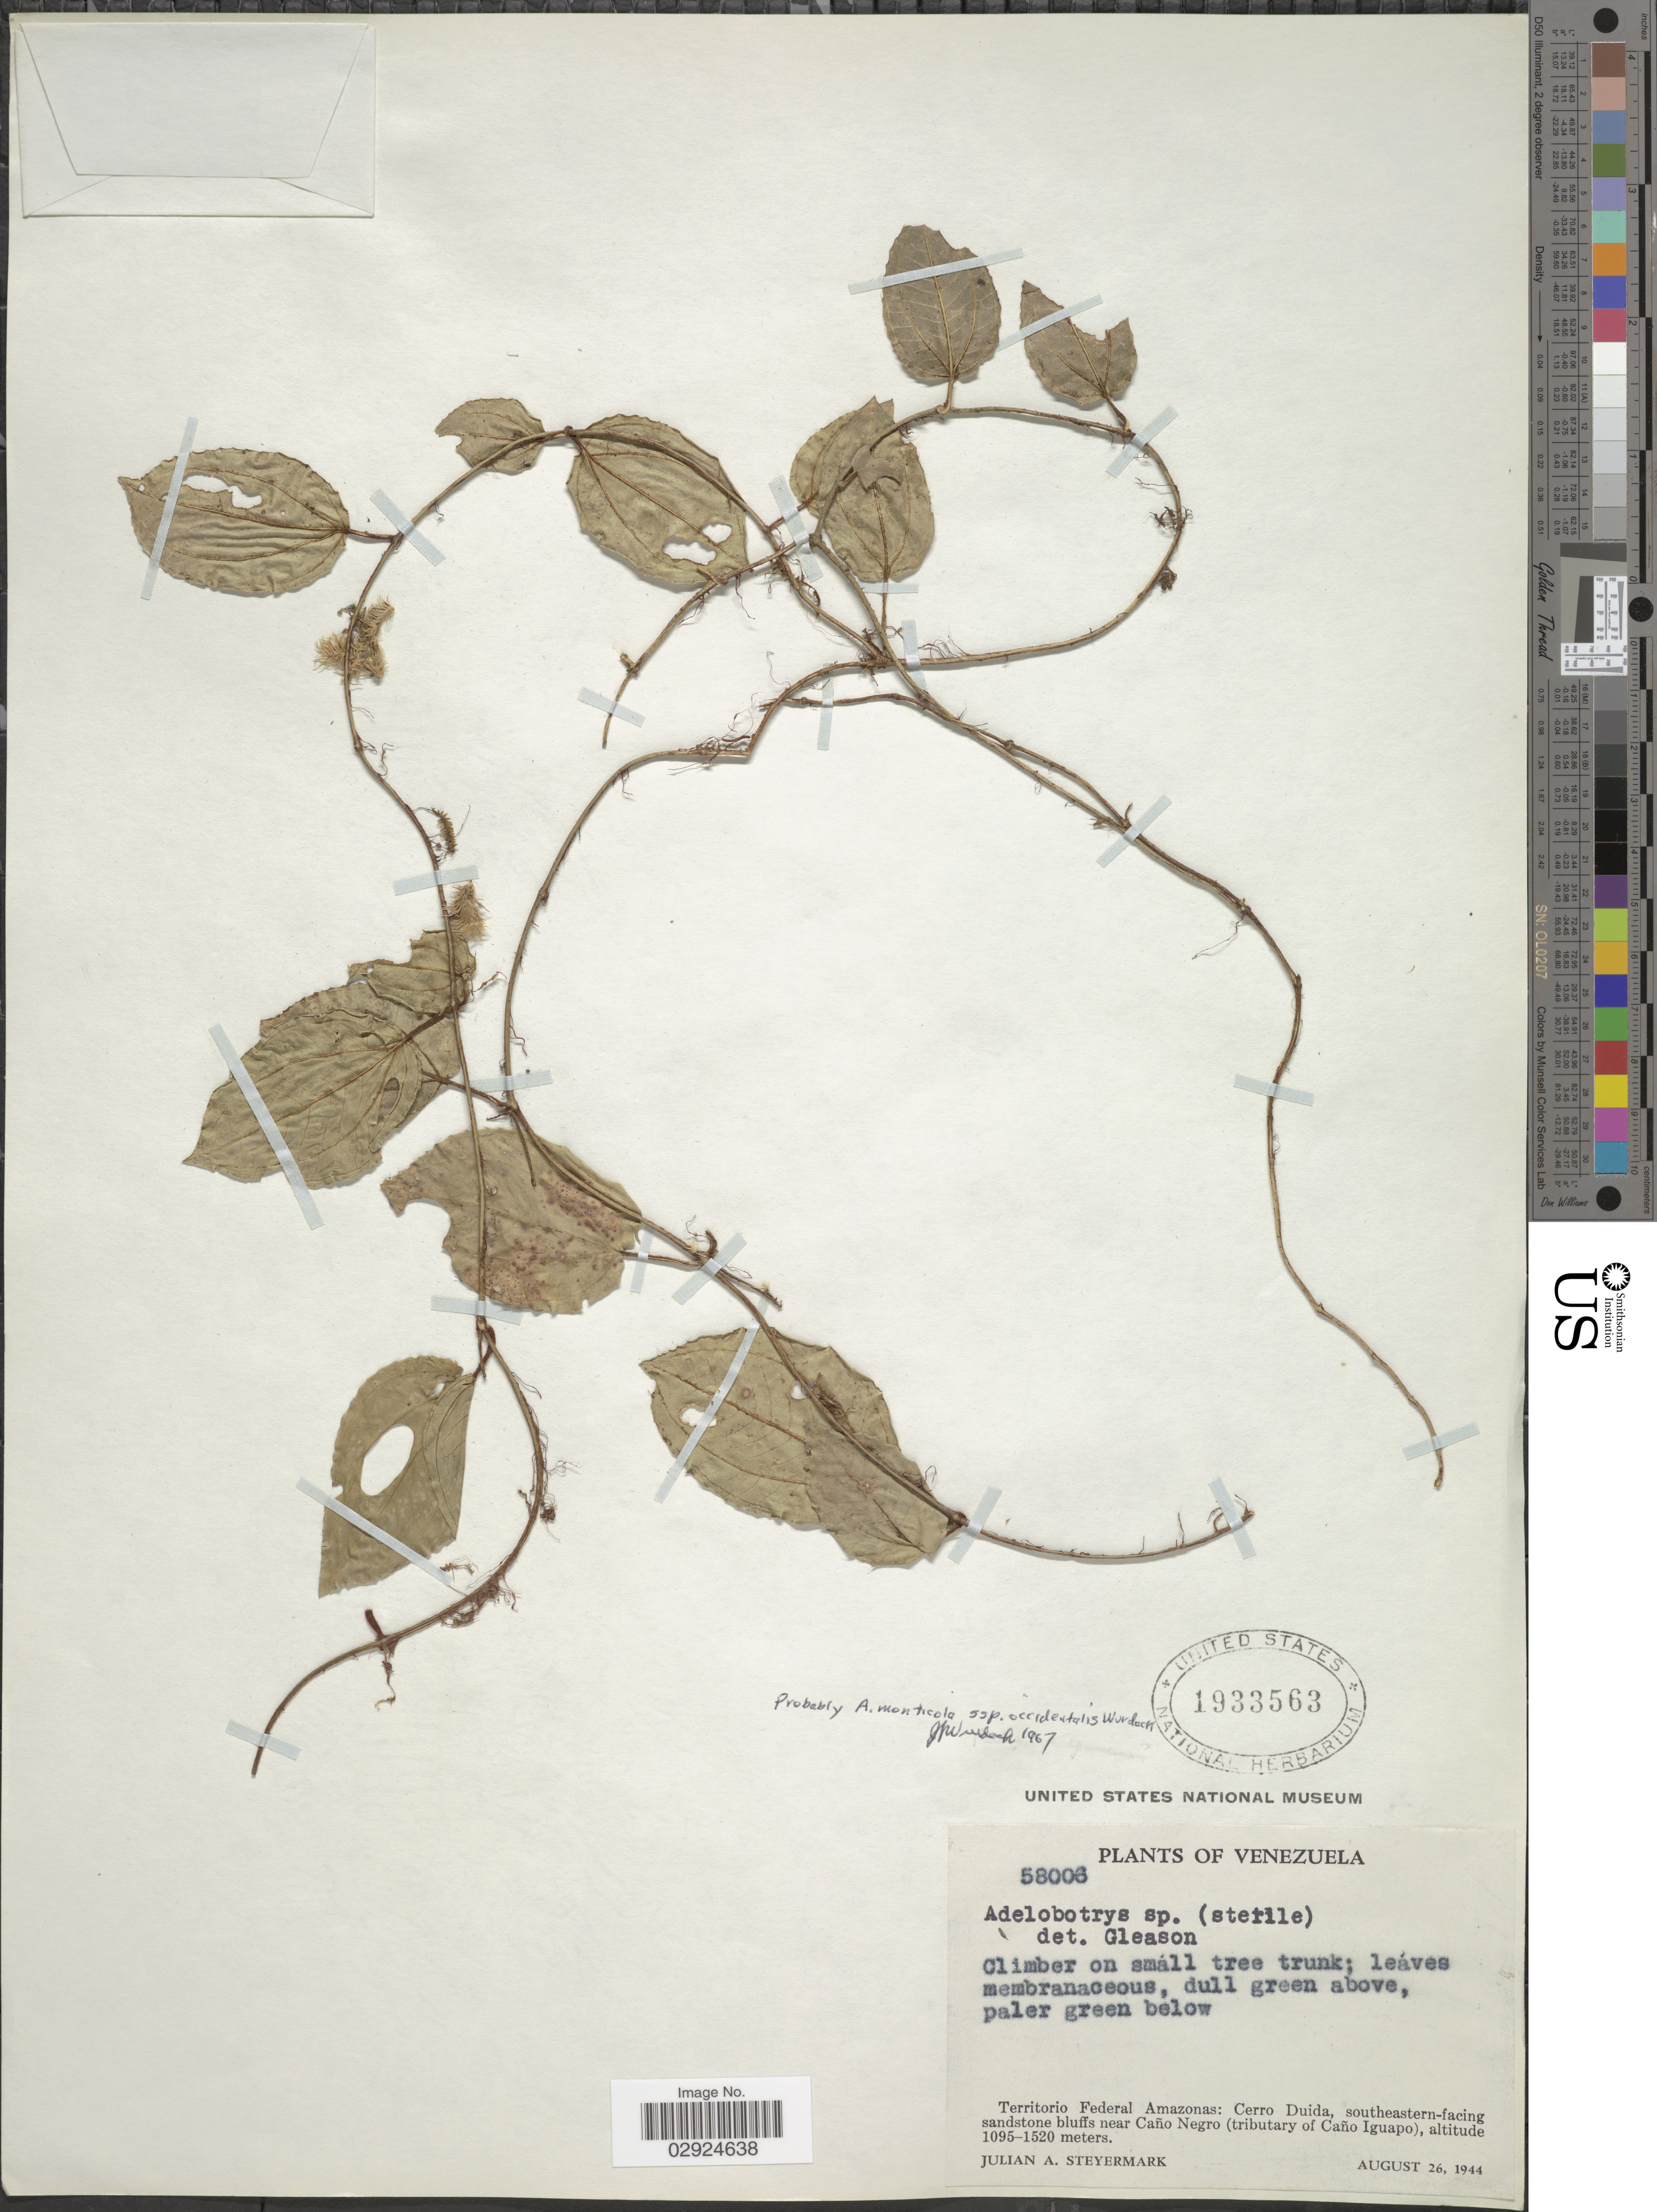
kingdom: Plantae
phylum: Tracheophyta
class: Magnoliopsida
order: Myrtales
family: Melastomataceae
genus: Adelobotrys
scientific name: Adelobotrys monticola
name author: Gleason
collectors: J. Steyermark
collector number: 58006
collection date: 1944-08-26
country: Venezuela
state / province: Amazonas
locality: Territorio Federal Amazonas: Cerro Duida, southeastern-facing sandstone bluffs near Caño Negro (tributary of Caño Iguapo).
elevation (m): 1095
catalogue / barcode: US 1933563